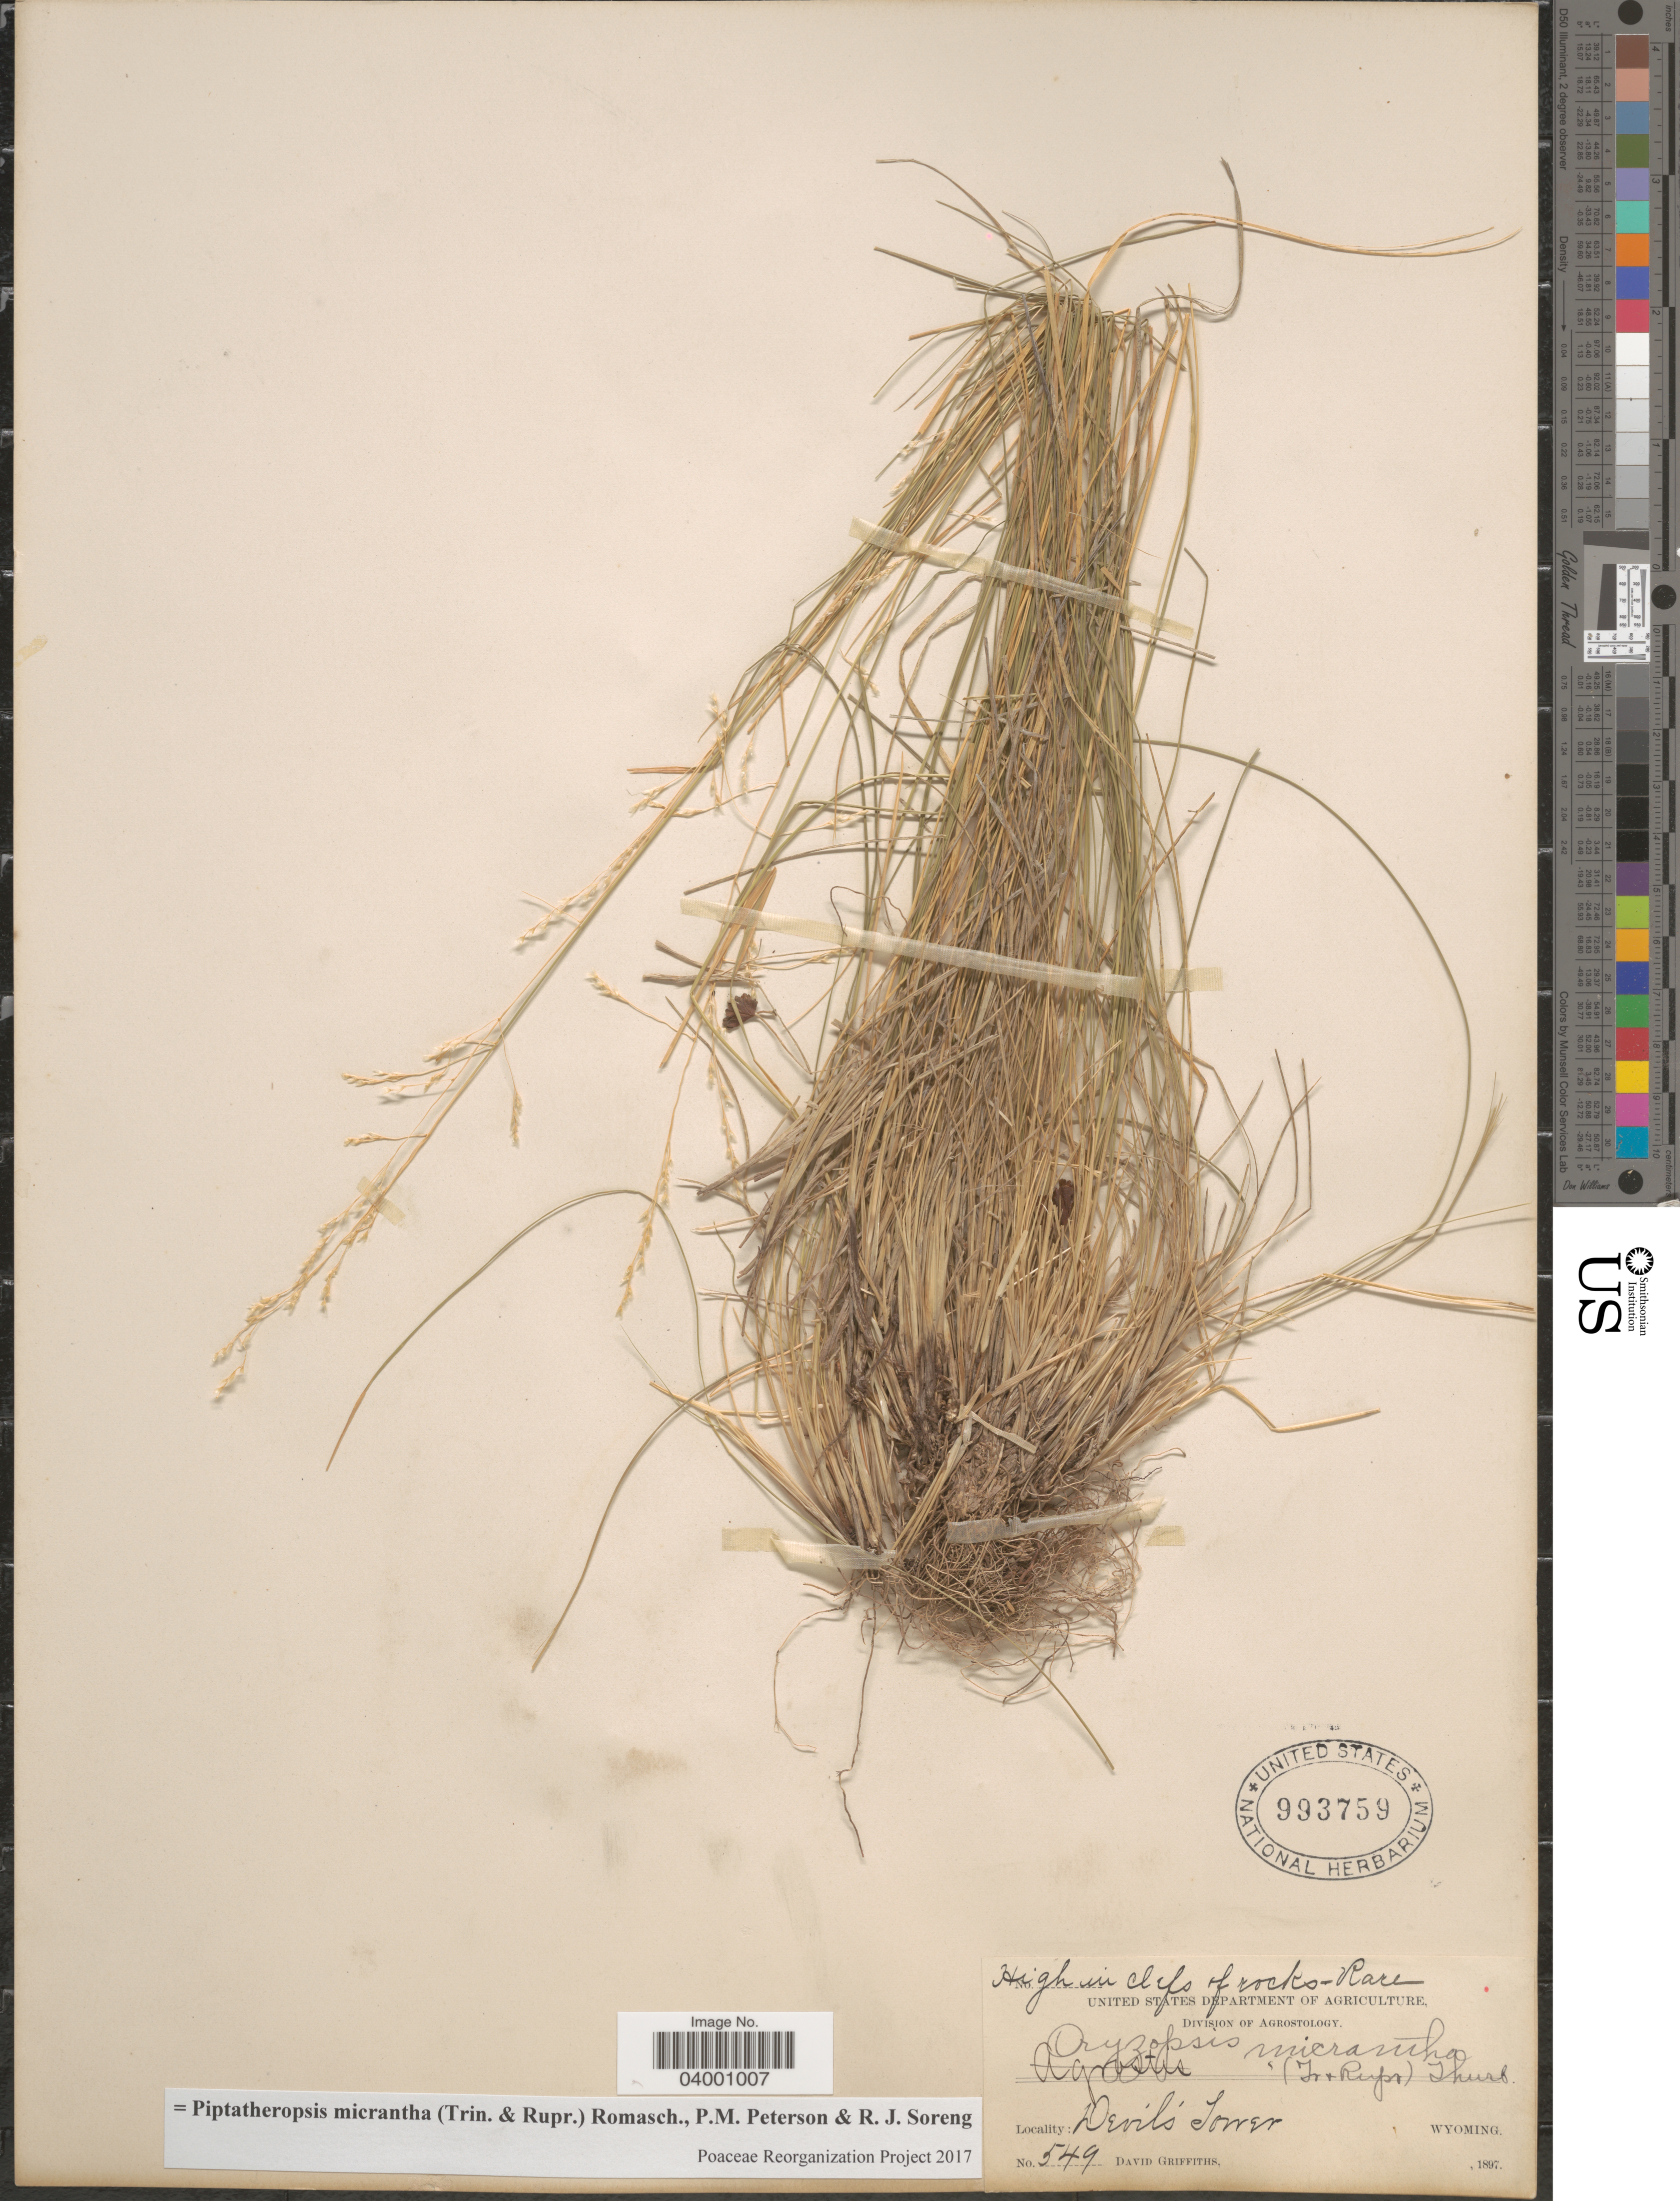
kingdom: Plantae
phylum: Tracheophyta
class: Liliopsida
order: Poales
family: Poaceae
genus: Piptatheropsis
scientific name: Piptatheropsis micrantha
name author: (Trin. & Rupr.) Romasch.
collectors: D. Griffiths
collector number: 549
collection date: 1897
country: United States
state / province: Wyoming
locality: Devil's Tower.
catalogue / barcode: US 993759